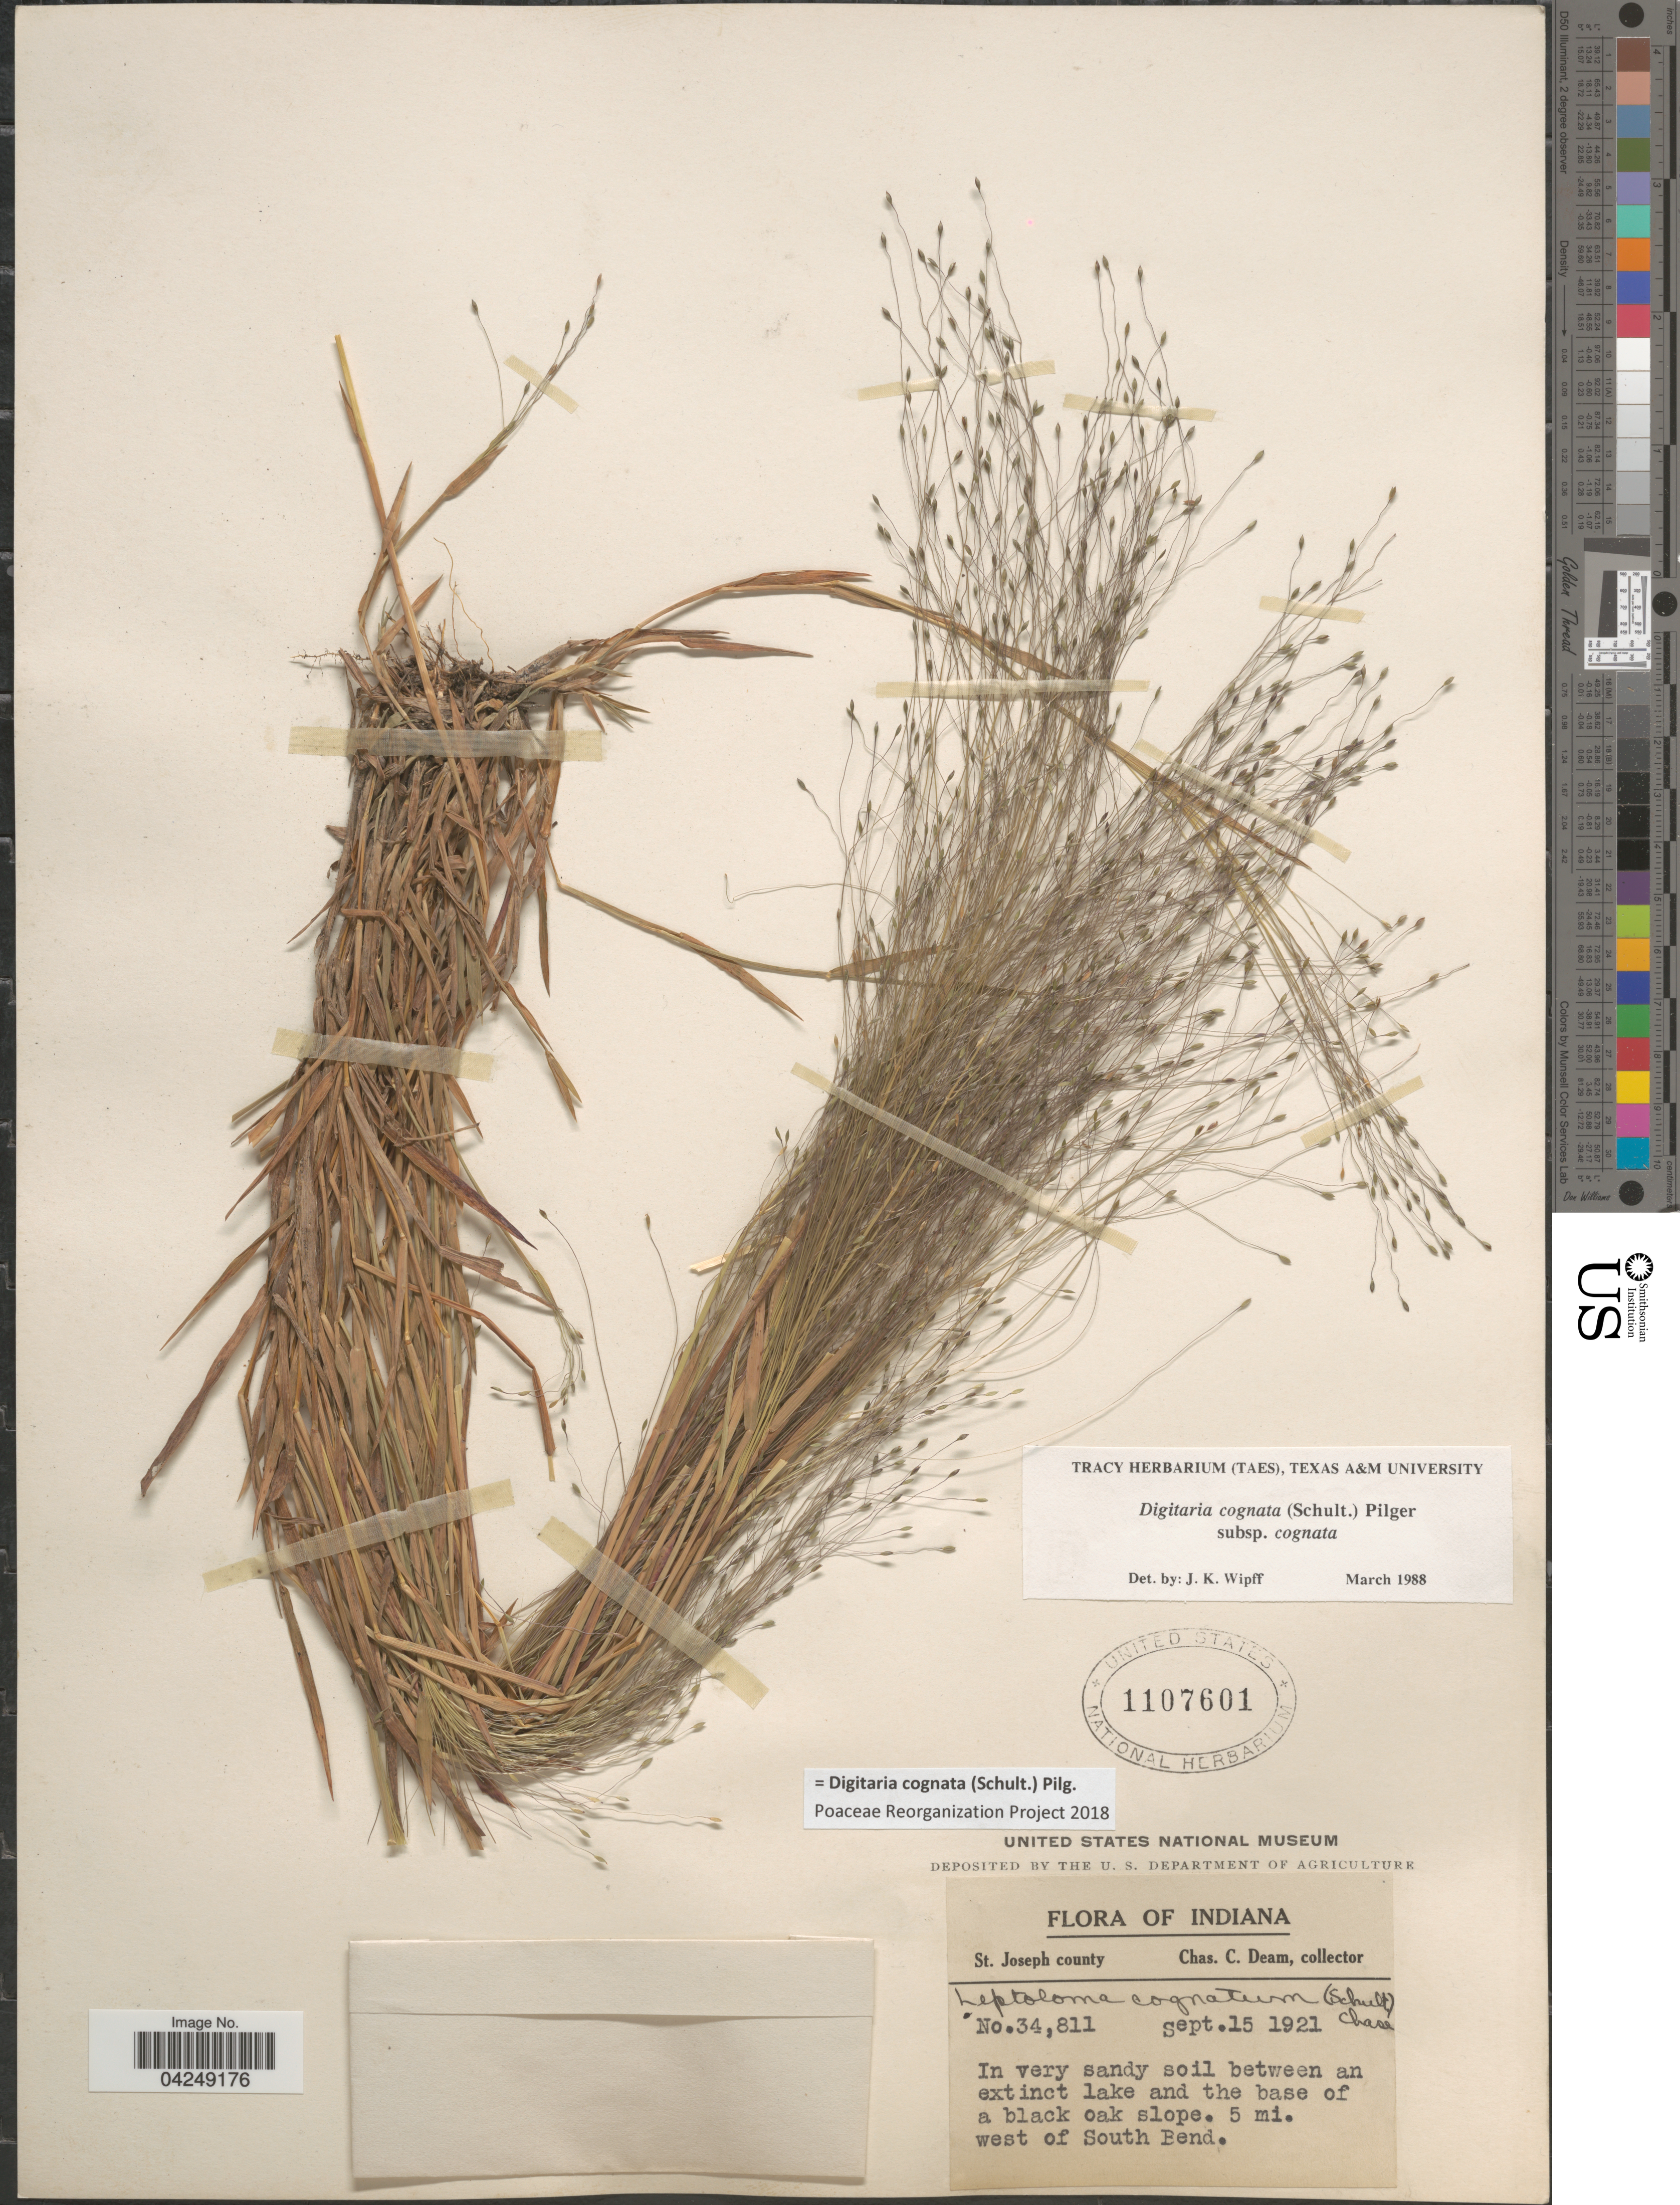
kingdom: Plantae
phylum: Tracheophyta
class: Liliopsida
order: Poales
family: Poaceae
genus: Digitaria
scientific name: Digitaria cognata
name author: (Scult.) Pilg.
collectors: C. C. Deam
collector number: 34811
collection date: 1921-09-15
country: United States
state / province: Indiana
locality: St. Joseph county. In very sandy soil between an extinct lake and the base of a black oak slope. 5 mi. west of South Bend.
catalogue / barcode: US 1107601